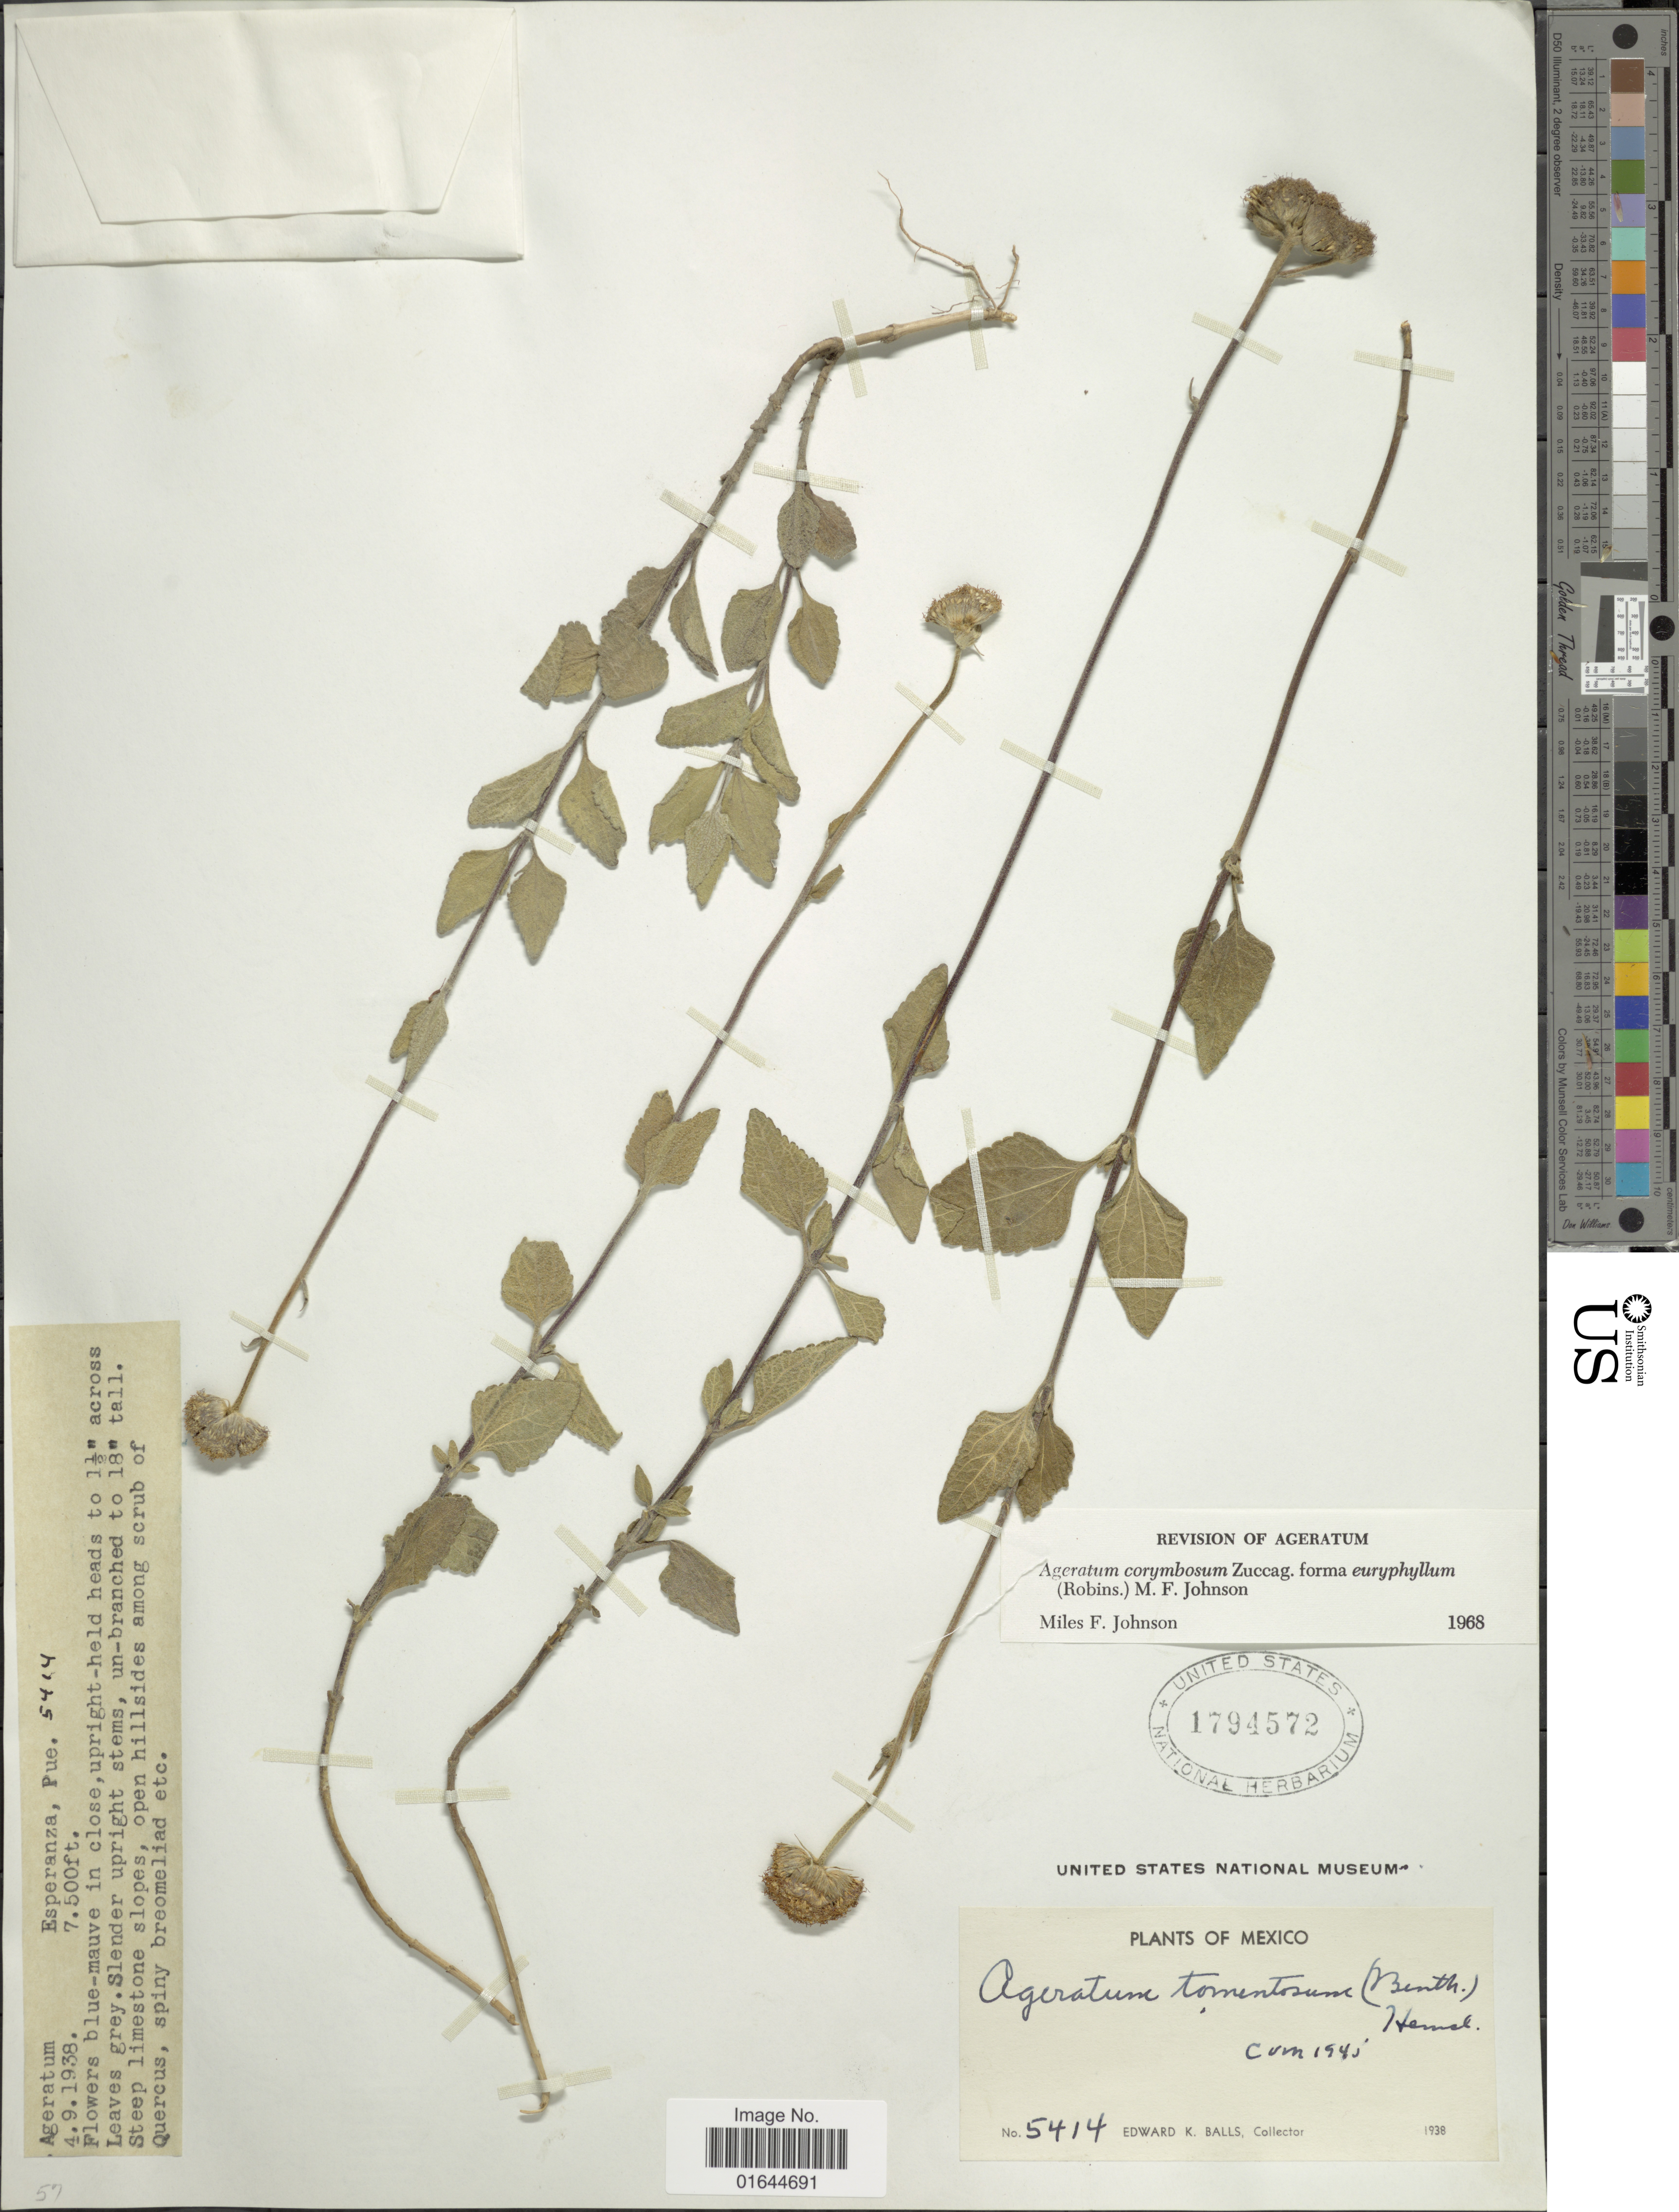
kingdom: Plantae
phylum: Tracheophyta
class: Magnoliopsida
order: Asterales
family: Asteraceae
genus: Ageratum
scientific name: Ageratum corymbosum f. euryphyllum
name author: (B.L. Rob.) M.F. Johnson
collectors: E. K. Balls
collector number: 5414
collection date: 1938-09-04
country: Mexico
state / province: Puebla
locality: Mexico, Esperanza, Pue.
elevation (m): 2286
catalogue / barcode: US 1794572